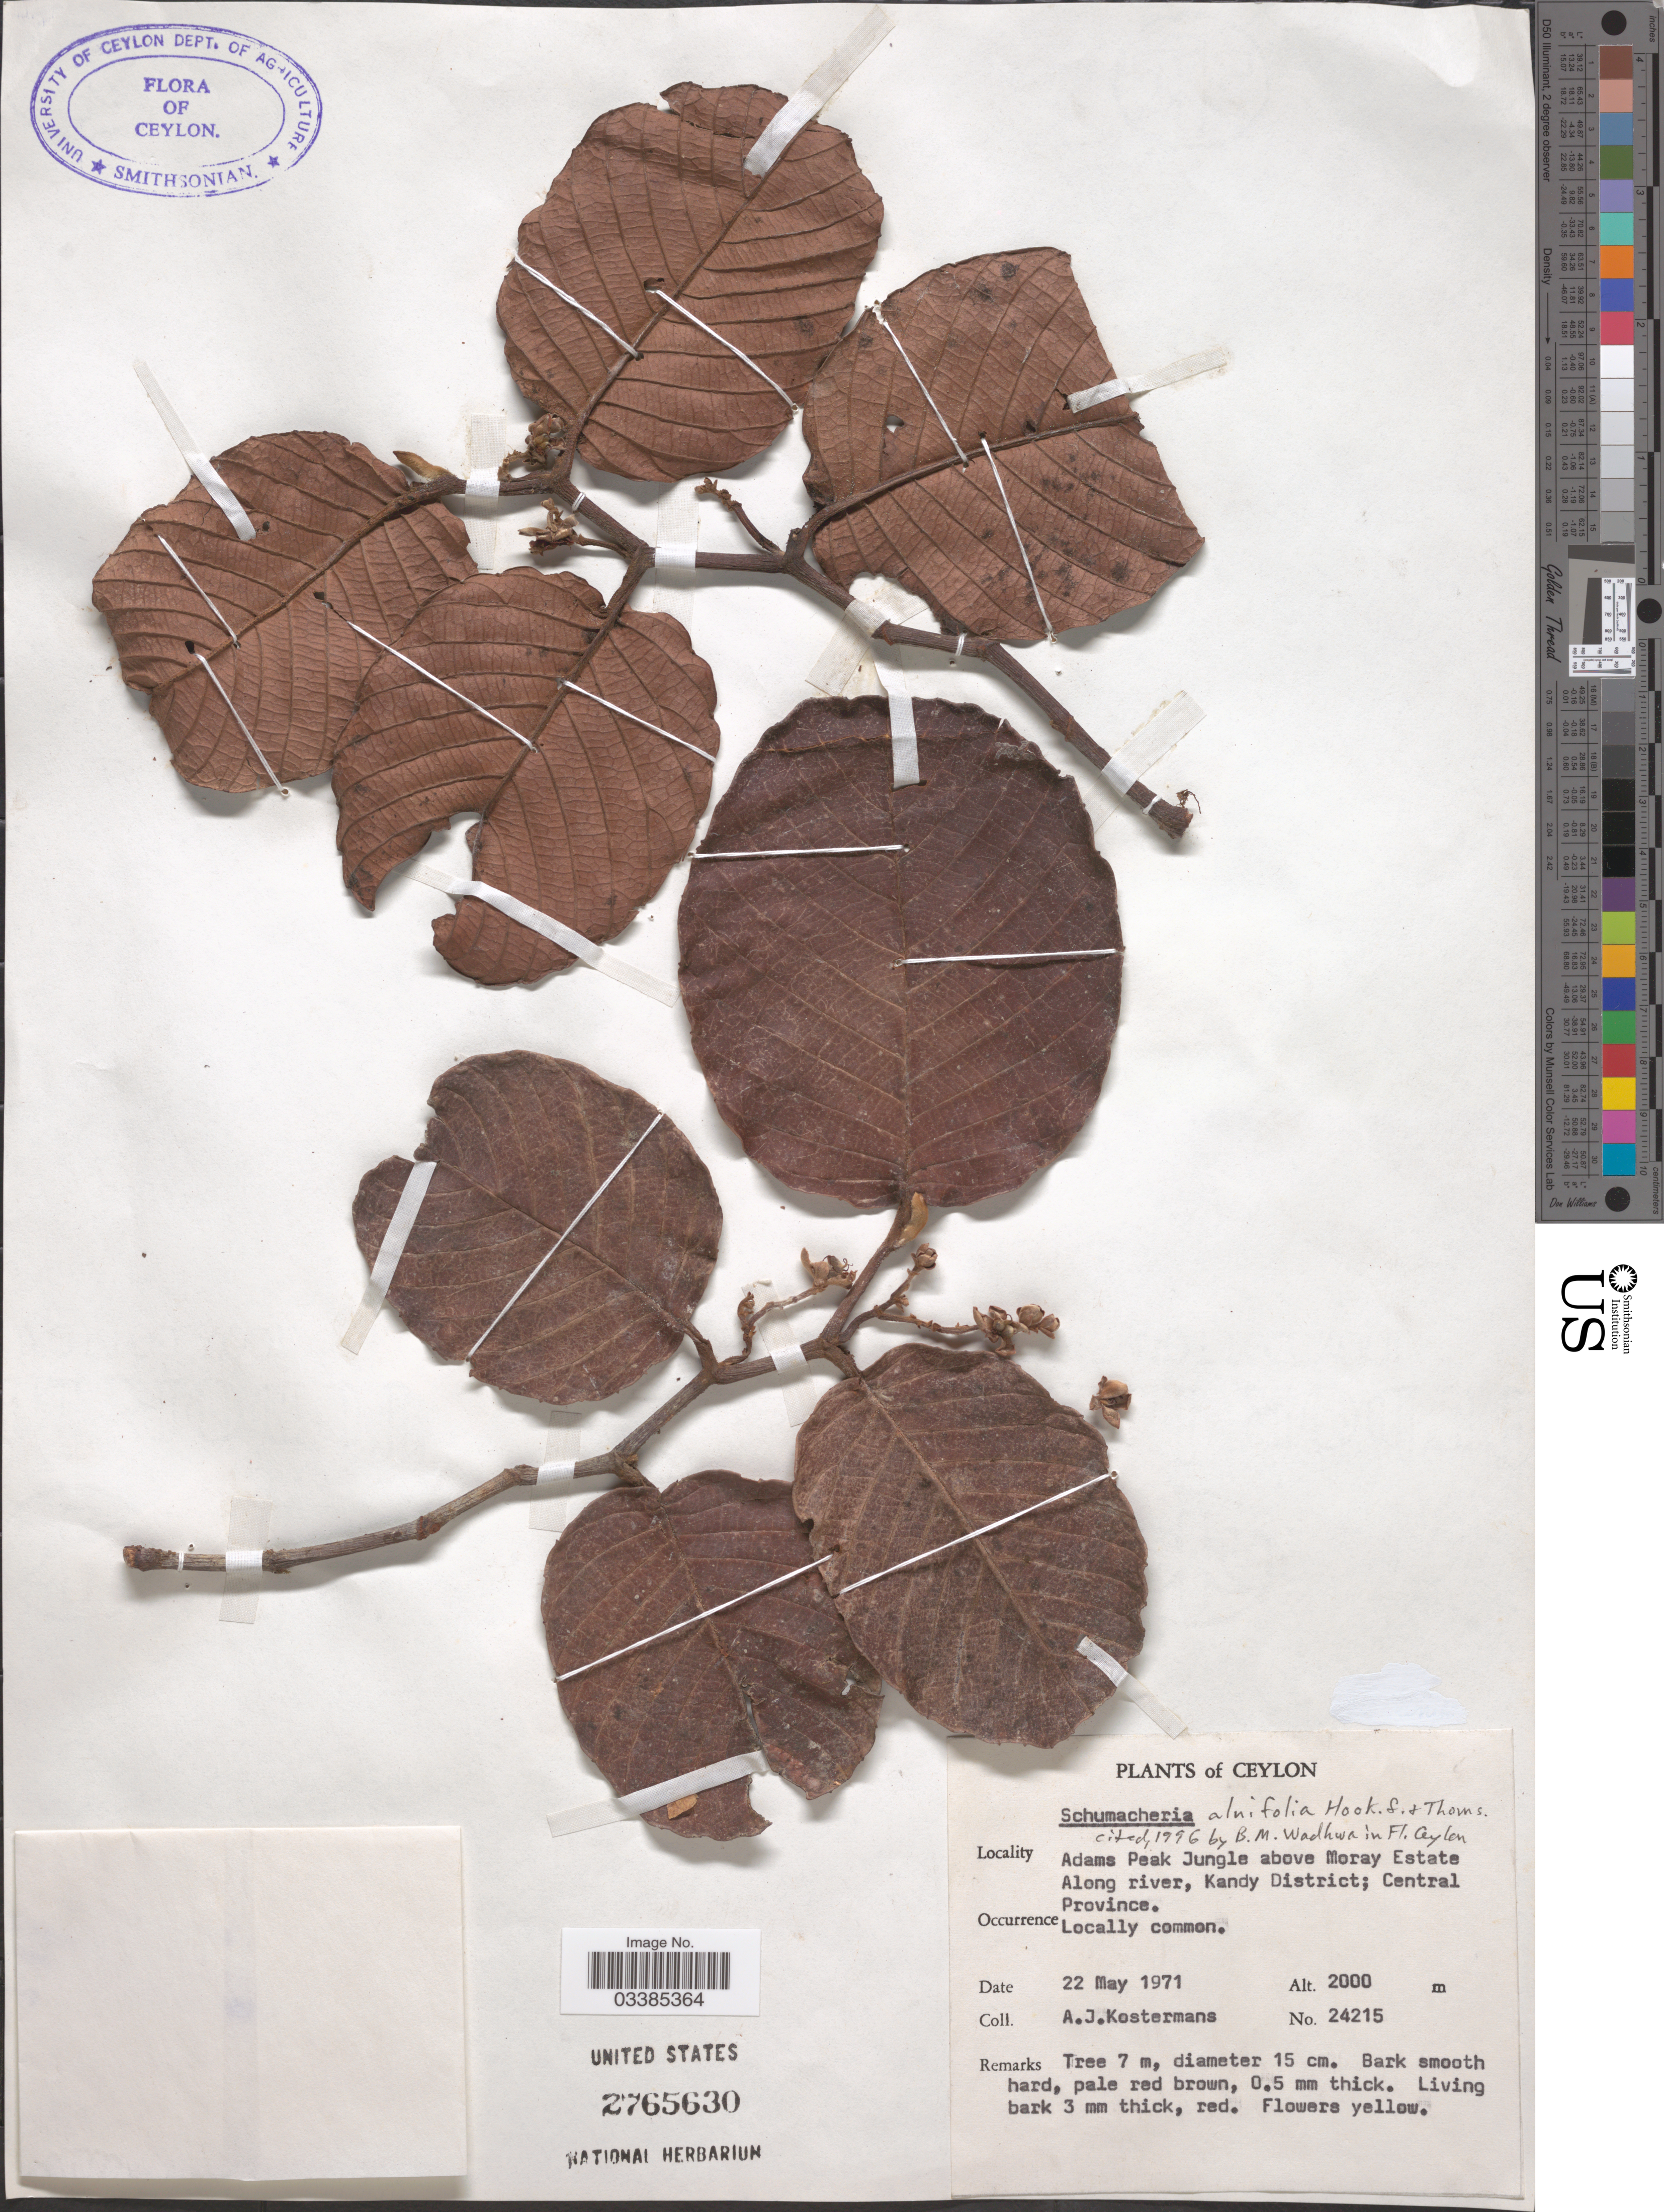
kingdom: Plantae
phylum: Tracheophyta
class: Magnoliopsida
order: Dilleniales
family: Dilleniaceae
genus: Schumacheria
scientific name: Schumacheria alnifolia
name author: Hook. f. & Thomson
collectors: A. J. G. Kostermans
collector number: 24215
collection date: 1971-05-22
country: Sri Lanka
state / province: Central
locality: Ceylon. Adams Peak Jungle above Moray Estate. Along river, Kandy District.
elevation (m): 2000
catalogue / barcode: US 2765630